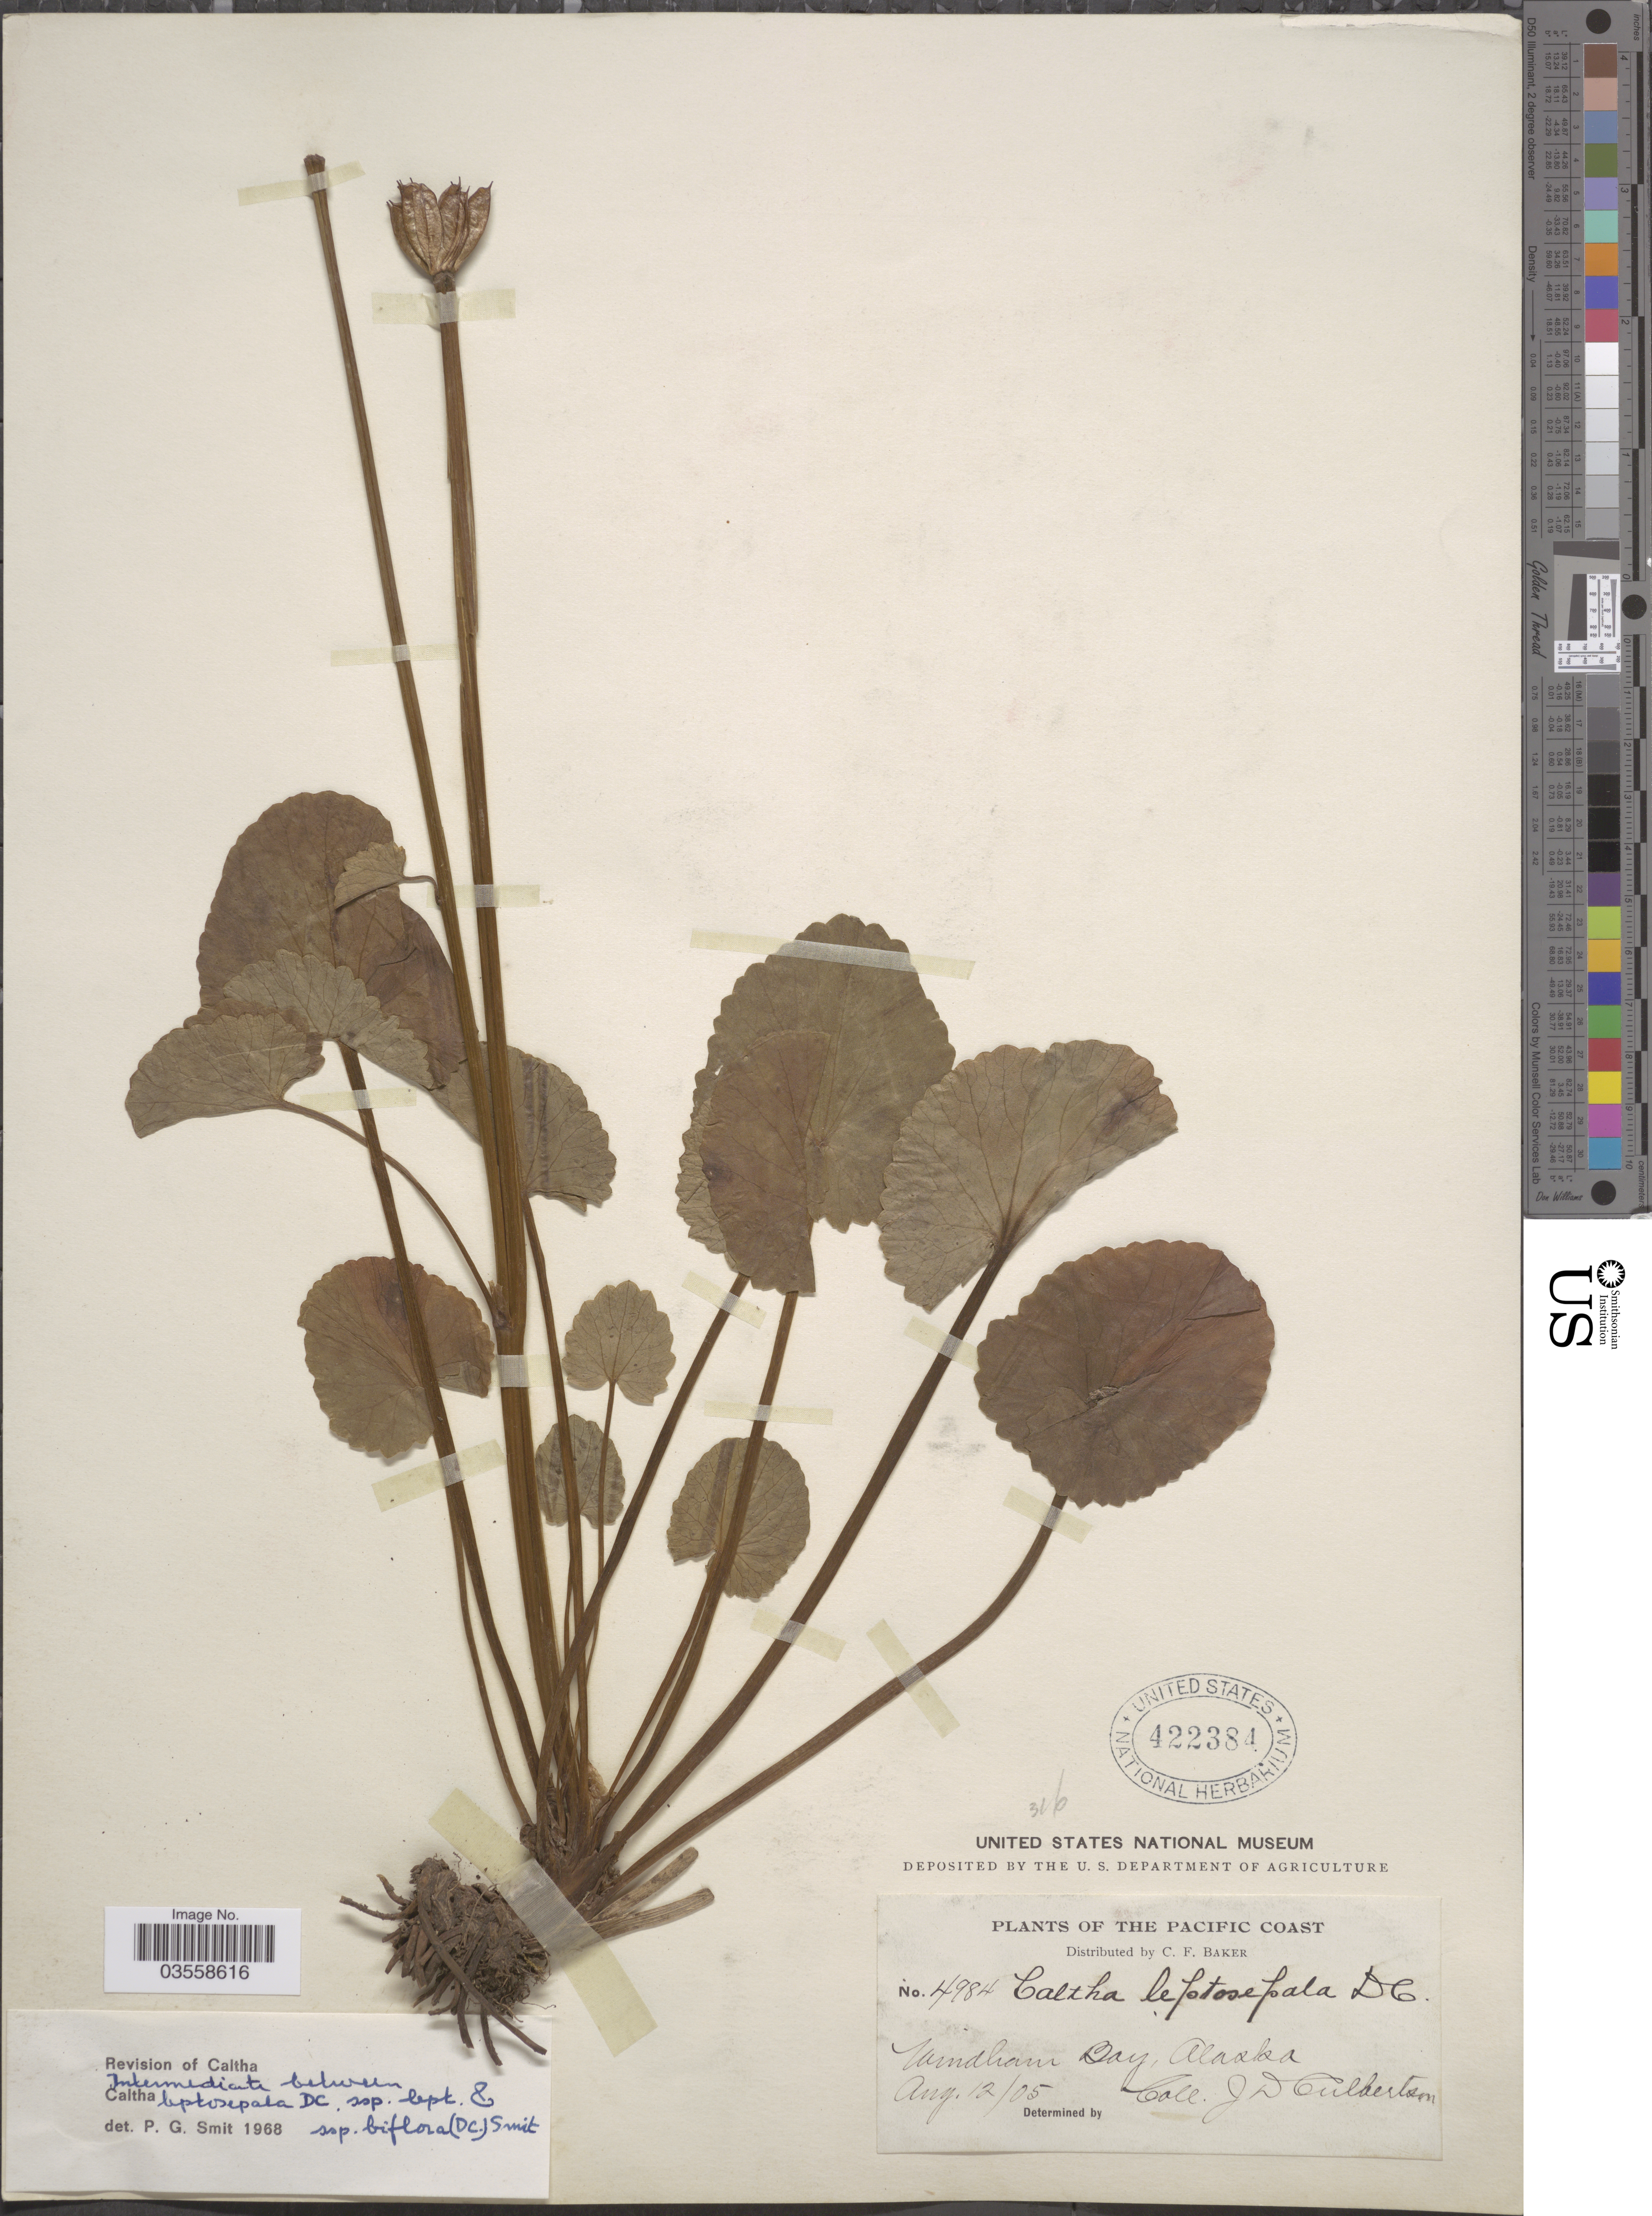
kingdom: Plantae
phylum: Tracheophyta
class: Magnoliopsida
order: Ranunculales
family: Ranunculaceae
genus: Caltha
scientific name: Caltha leptosepala subsp. biflora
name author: DC.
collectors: J. Culbertson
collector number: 4984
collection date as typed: Transcribed d/m/y: 12/8/5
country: United States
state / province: Alaska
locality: The Pacific Coast. Windham Bay.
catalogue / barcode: US 422384